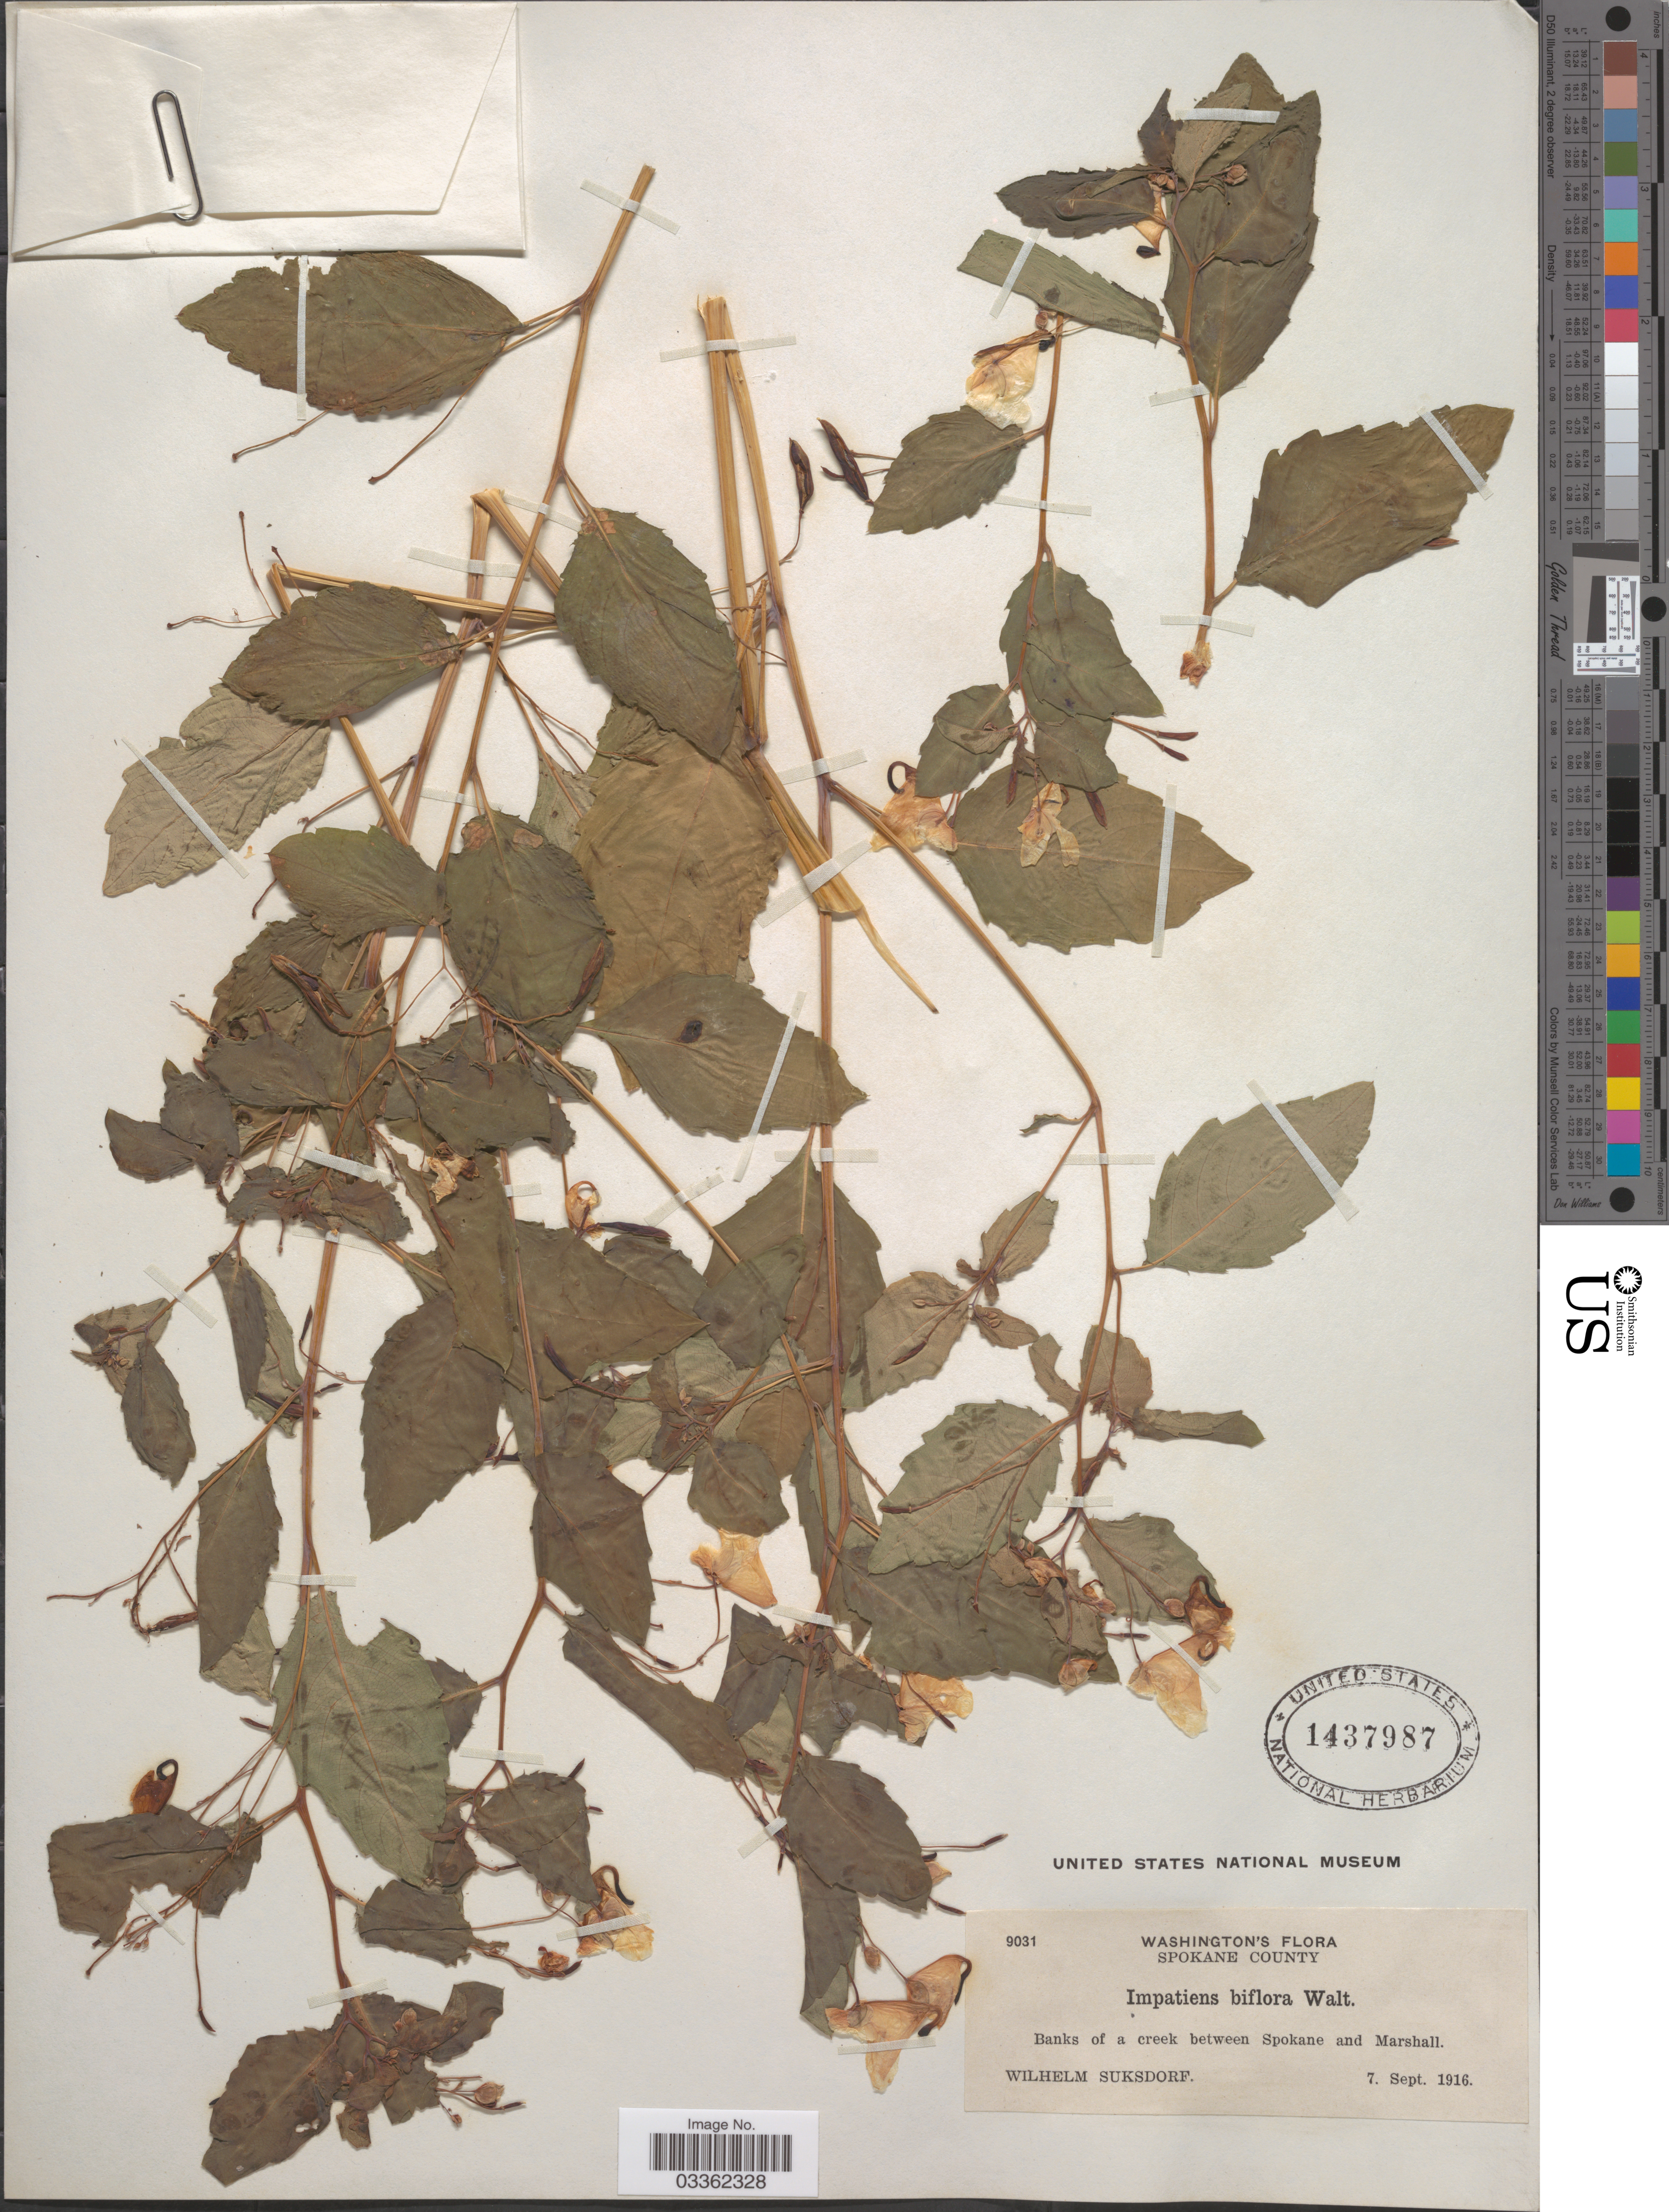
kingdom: Plantae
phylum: Tracheophyta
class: Magnoliopsida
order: Ericales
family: Balsaminaceae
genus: Impatiens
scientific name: Impatiens capensis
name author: Meerb.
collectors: W. N. Suksdorf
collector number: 9031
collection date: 1916-09-07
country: United States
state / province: Washington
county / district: Spokane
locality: Spokane County. Banks of a creek between Spokane and Marshall.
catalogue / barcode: US 1437987